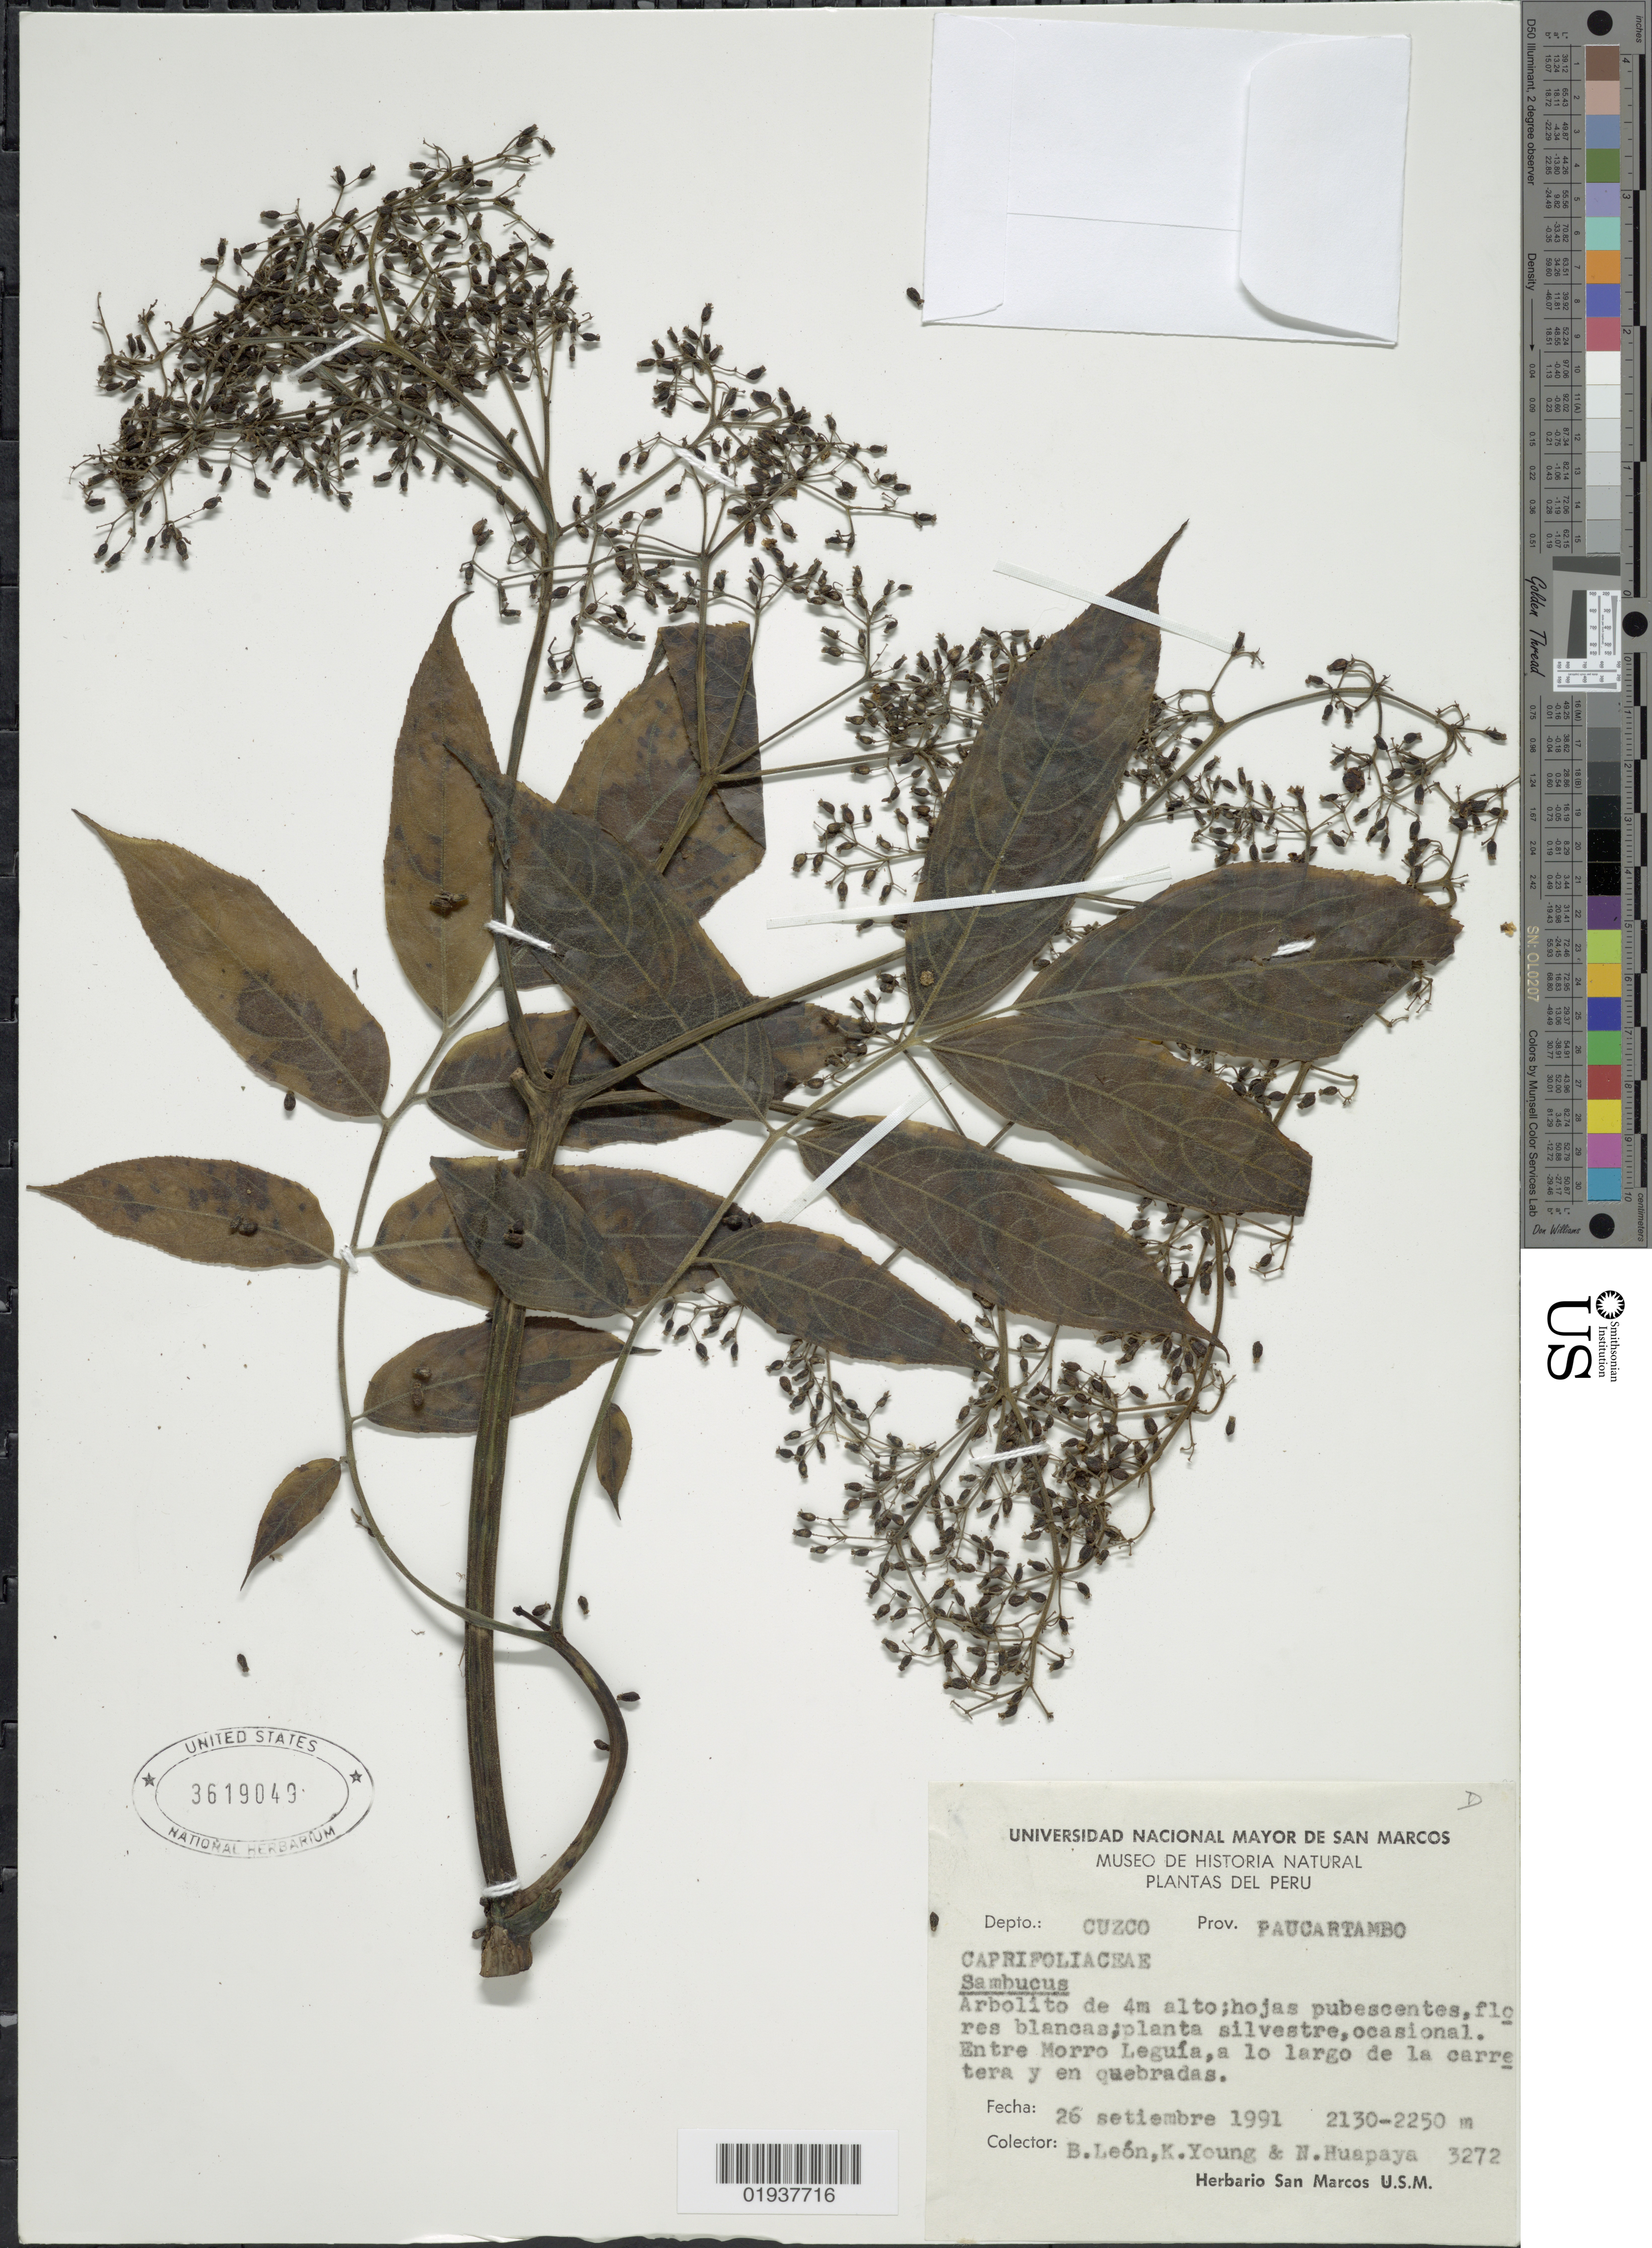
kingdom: Plantae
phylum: Tracheophyta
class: Magnoliopsida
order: Dipsacales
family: Viburnaceae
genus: Sambucus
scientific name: Sambucus sp.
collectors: B. León, K. Young & N. Huapaya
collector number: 3272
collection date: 1991-09-26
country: Peru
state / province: Cusco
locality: Depto.: Cuzco, Prov. Paucartambo.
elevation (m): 2130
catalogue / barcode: US 3619049